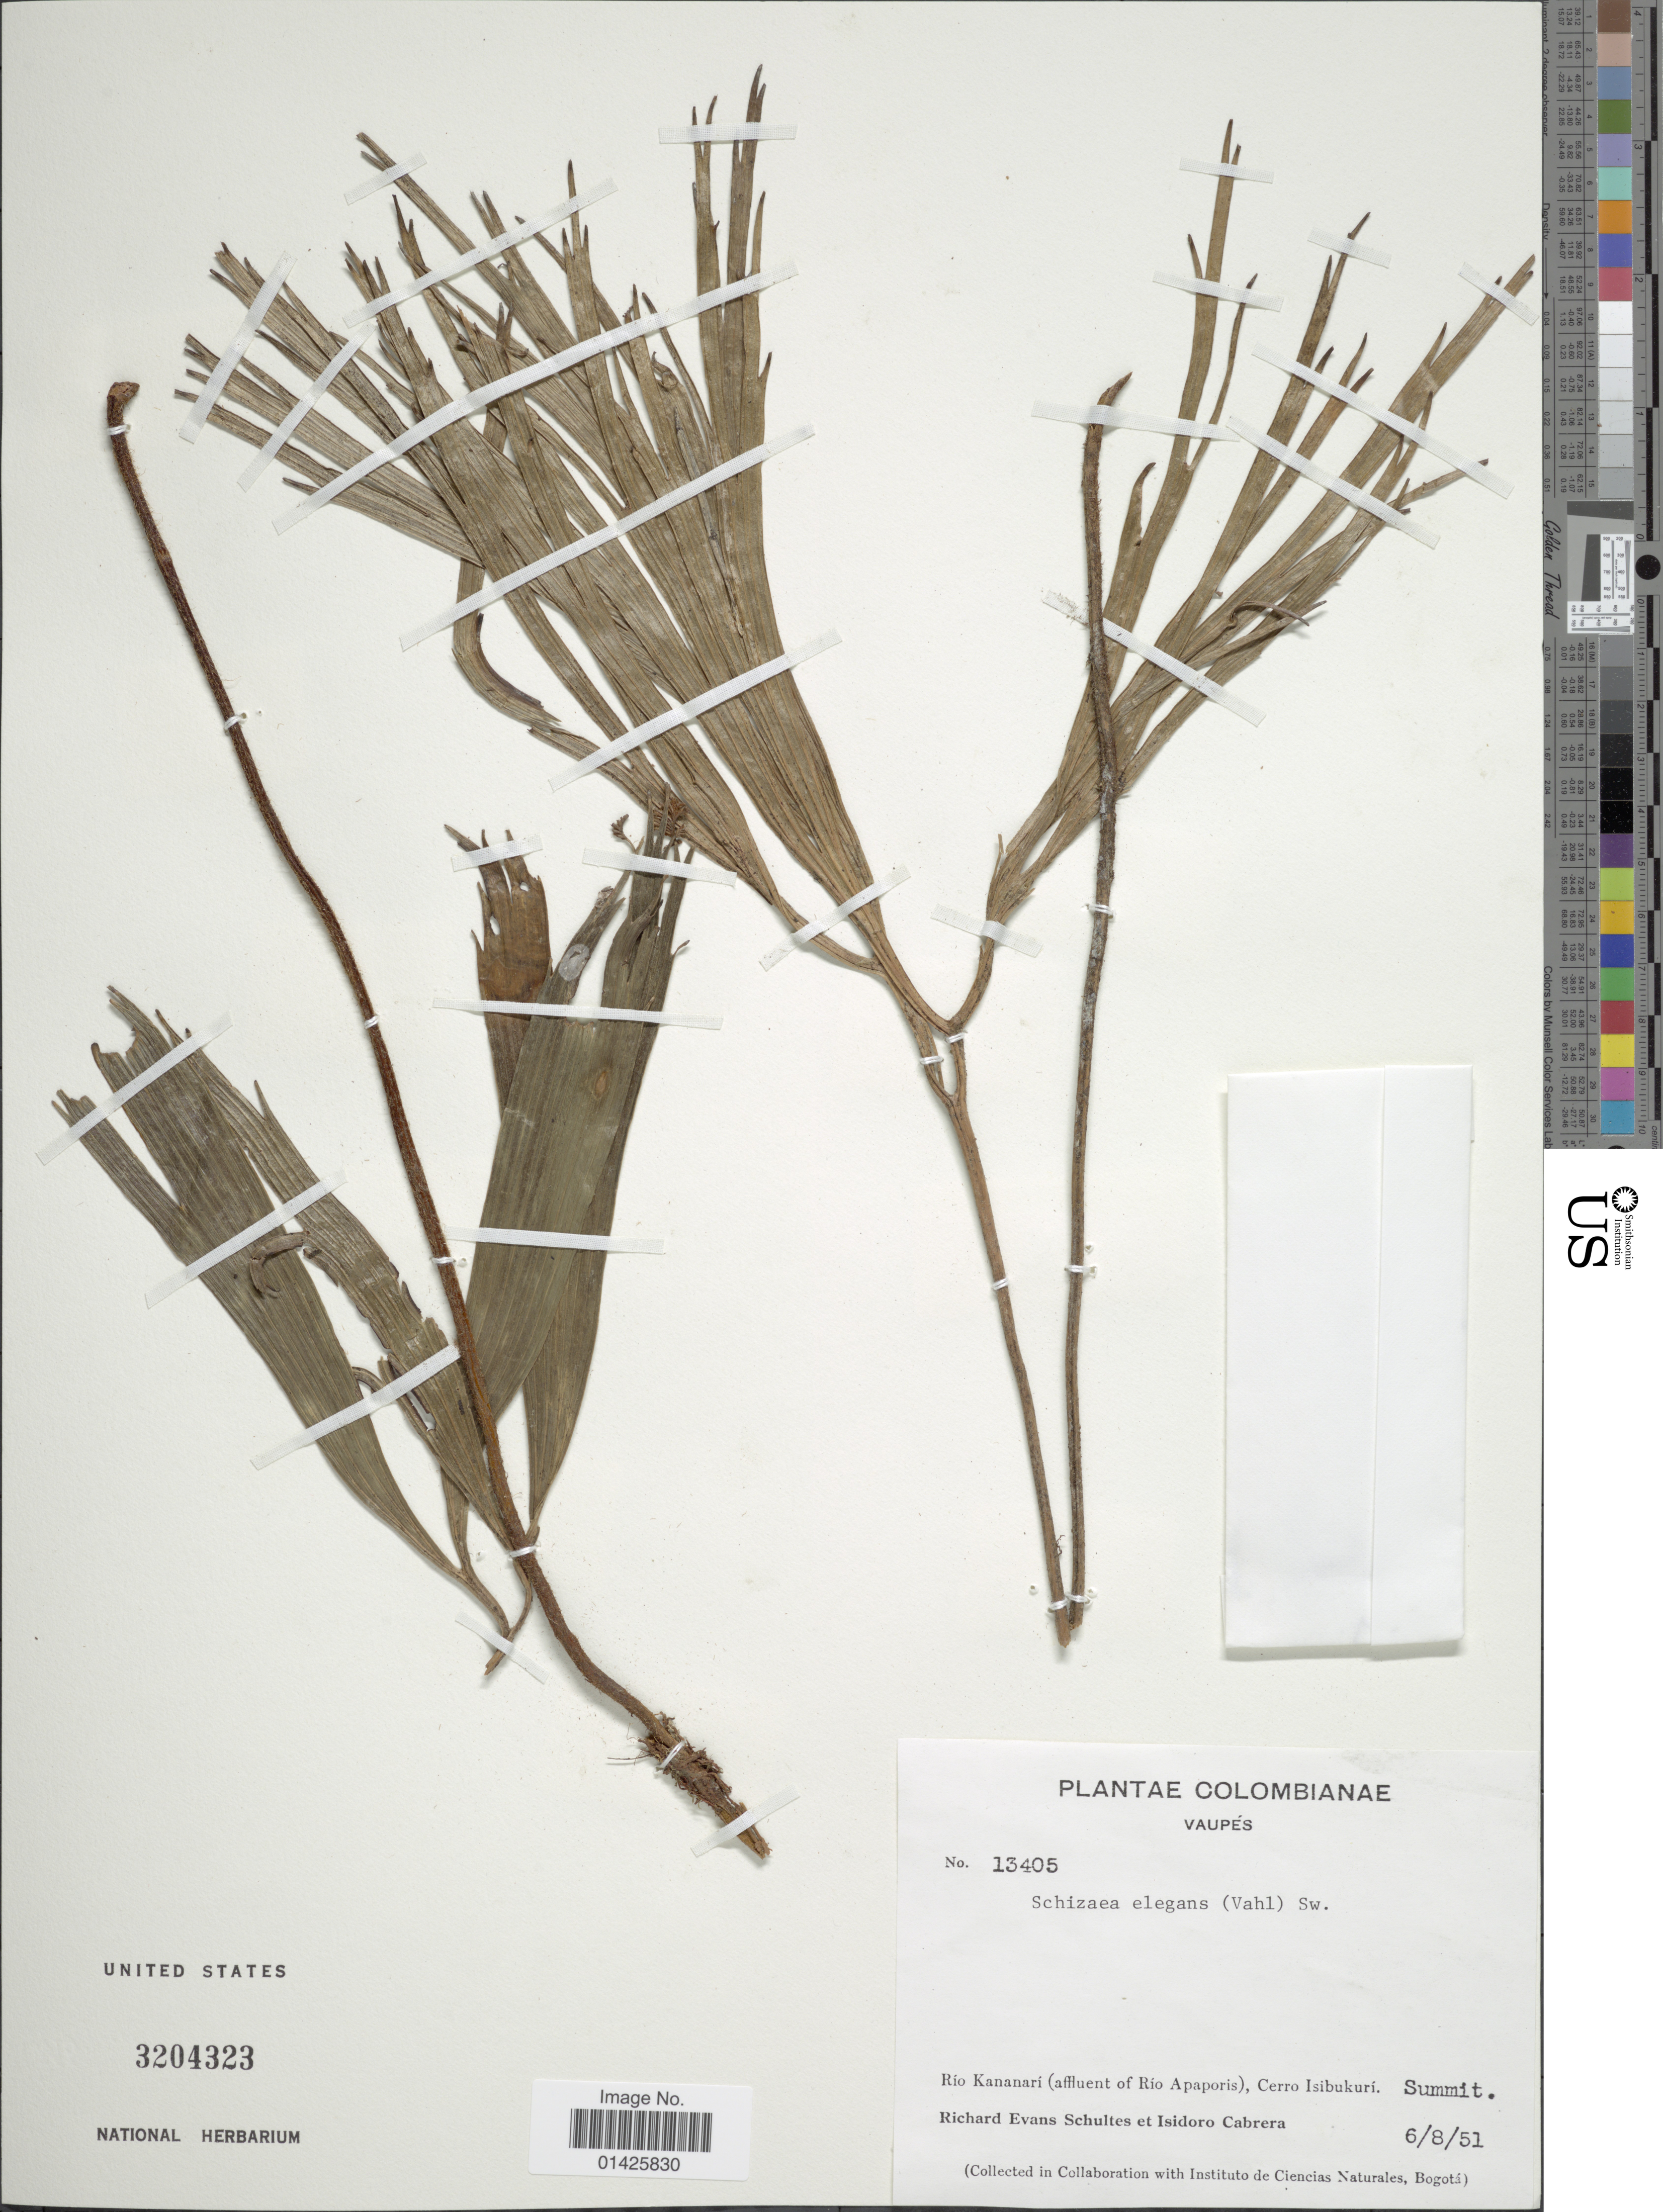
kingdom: Plantae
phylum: Tracheophyta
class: Polypodiopsida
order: Schizaeales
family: Schizaeaceae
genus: Schizaea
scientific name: Schizaea elegans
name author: (Vahl) Sw.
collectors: R. E. Evans & I. Cabrera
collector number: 13405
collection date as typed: Transcribed d/m/y: 6/8/51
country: Colombia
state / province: Vaupés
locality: Río Kananarí (affuent of Río Apaporis), Cerro Isibukuri, Summit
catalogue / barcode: US 3204323